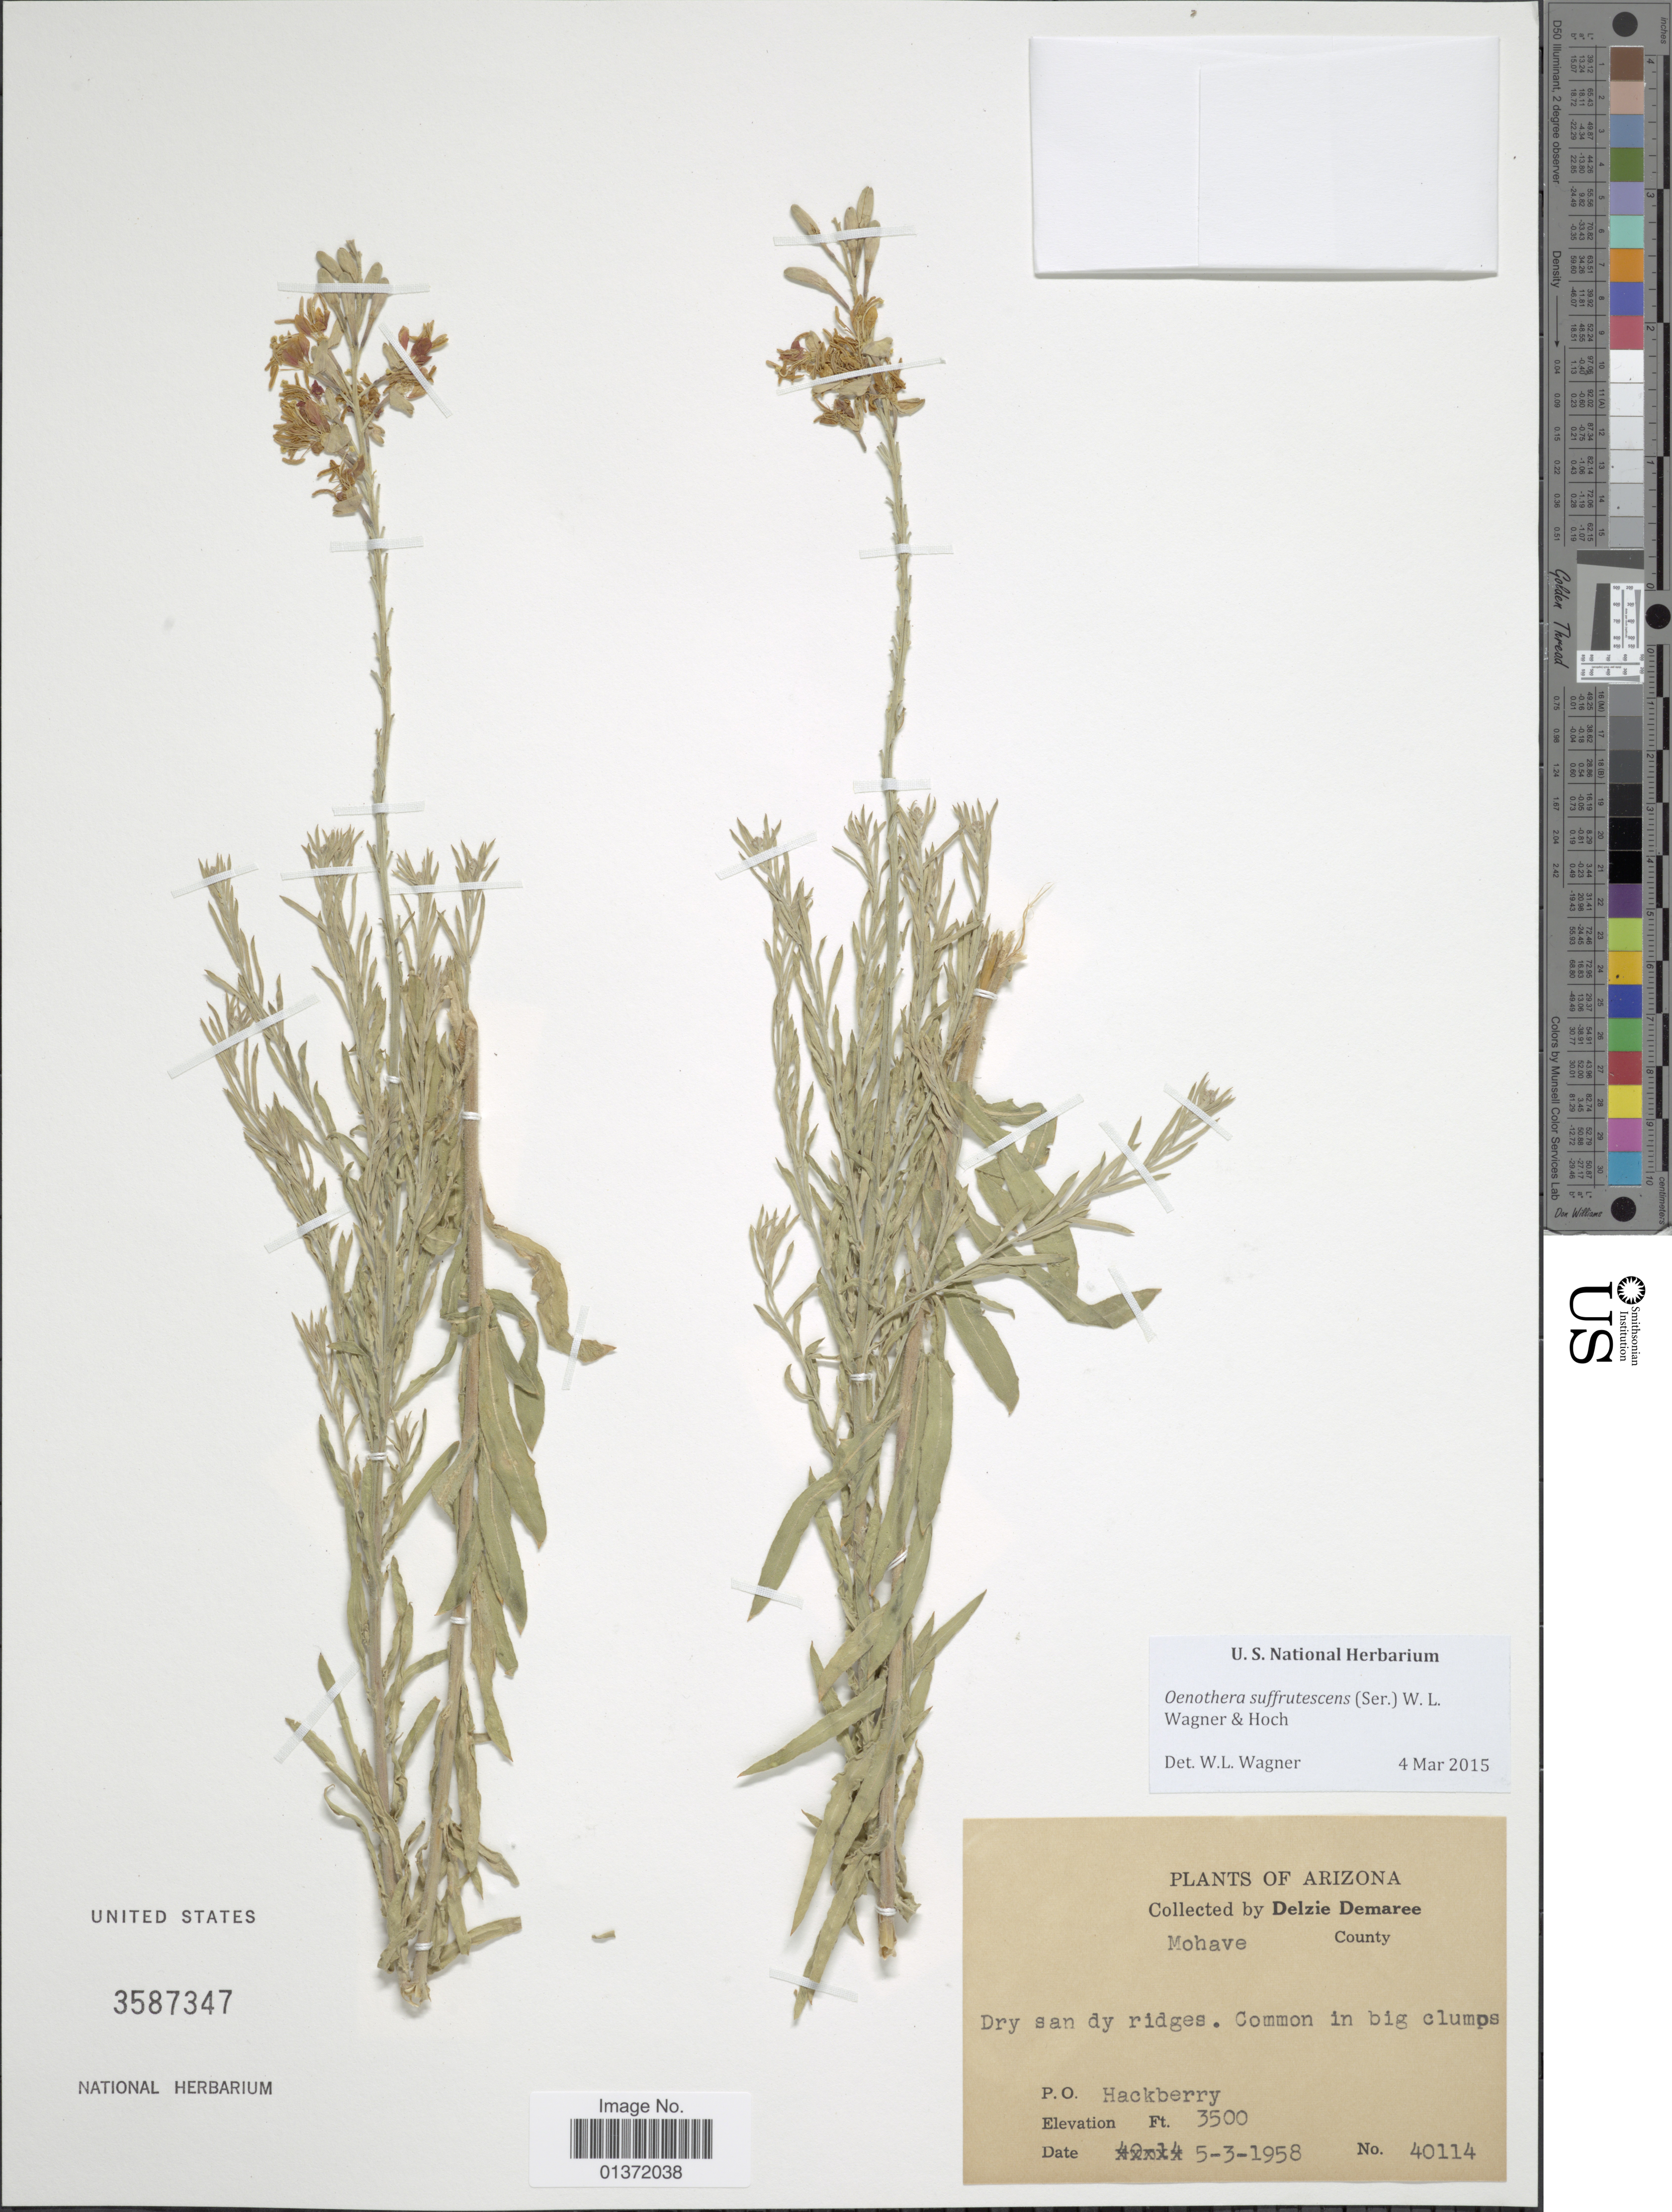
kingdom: Plantae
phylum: Tracheophyta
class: Magnoliopsida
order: Myrtales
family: Onagraceae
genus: Oenothera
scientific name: Oenothera suffrutescens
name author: (Ser.) W.L. Wagner & Hoch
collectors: D. Demaree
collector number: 40114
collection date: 1958-03-05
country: United States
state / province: Arizona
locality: Mohave County, P.O. Hackberry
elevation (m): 1067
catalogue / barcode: US 3587347